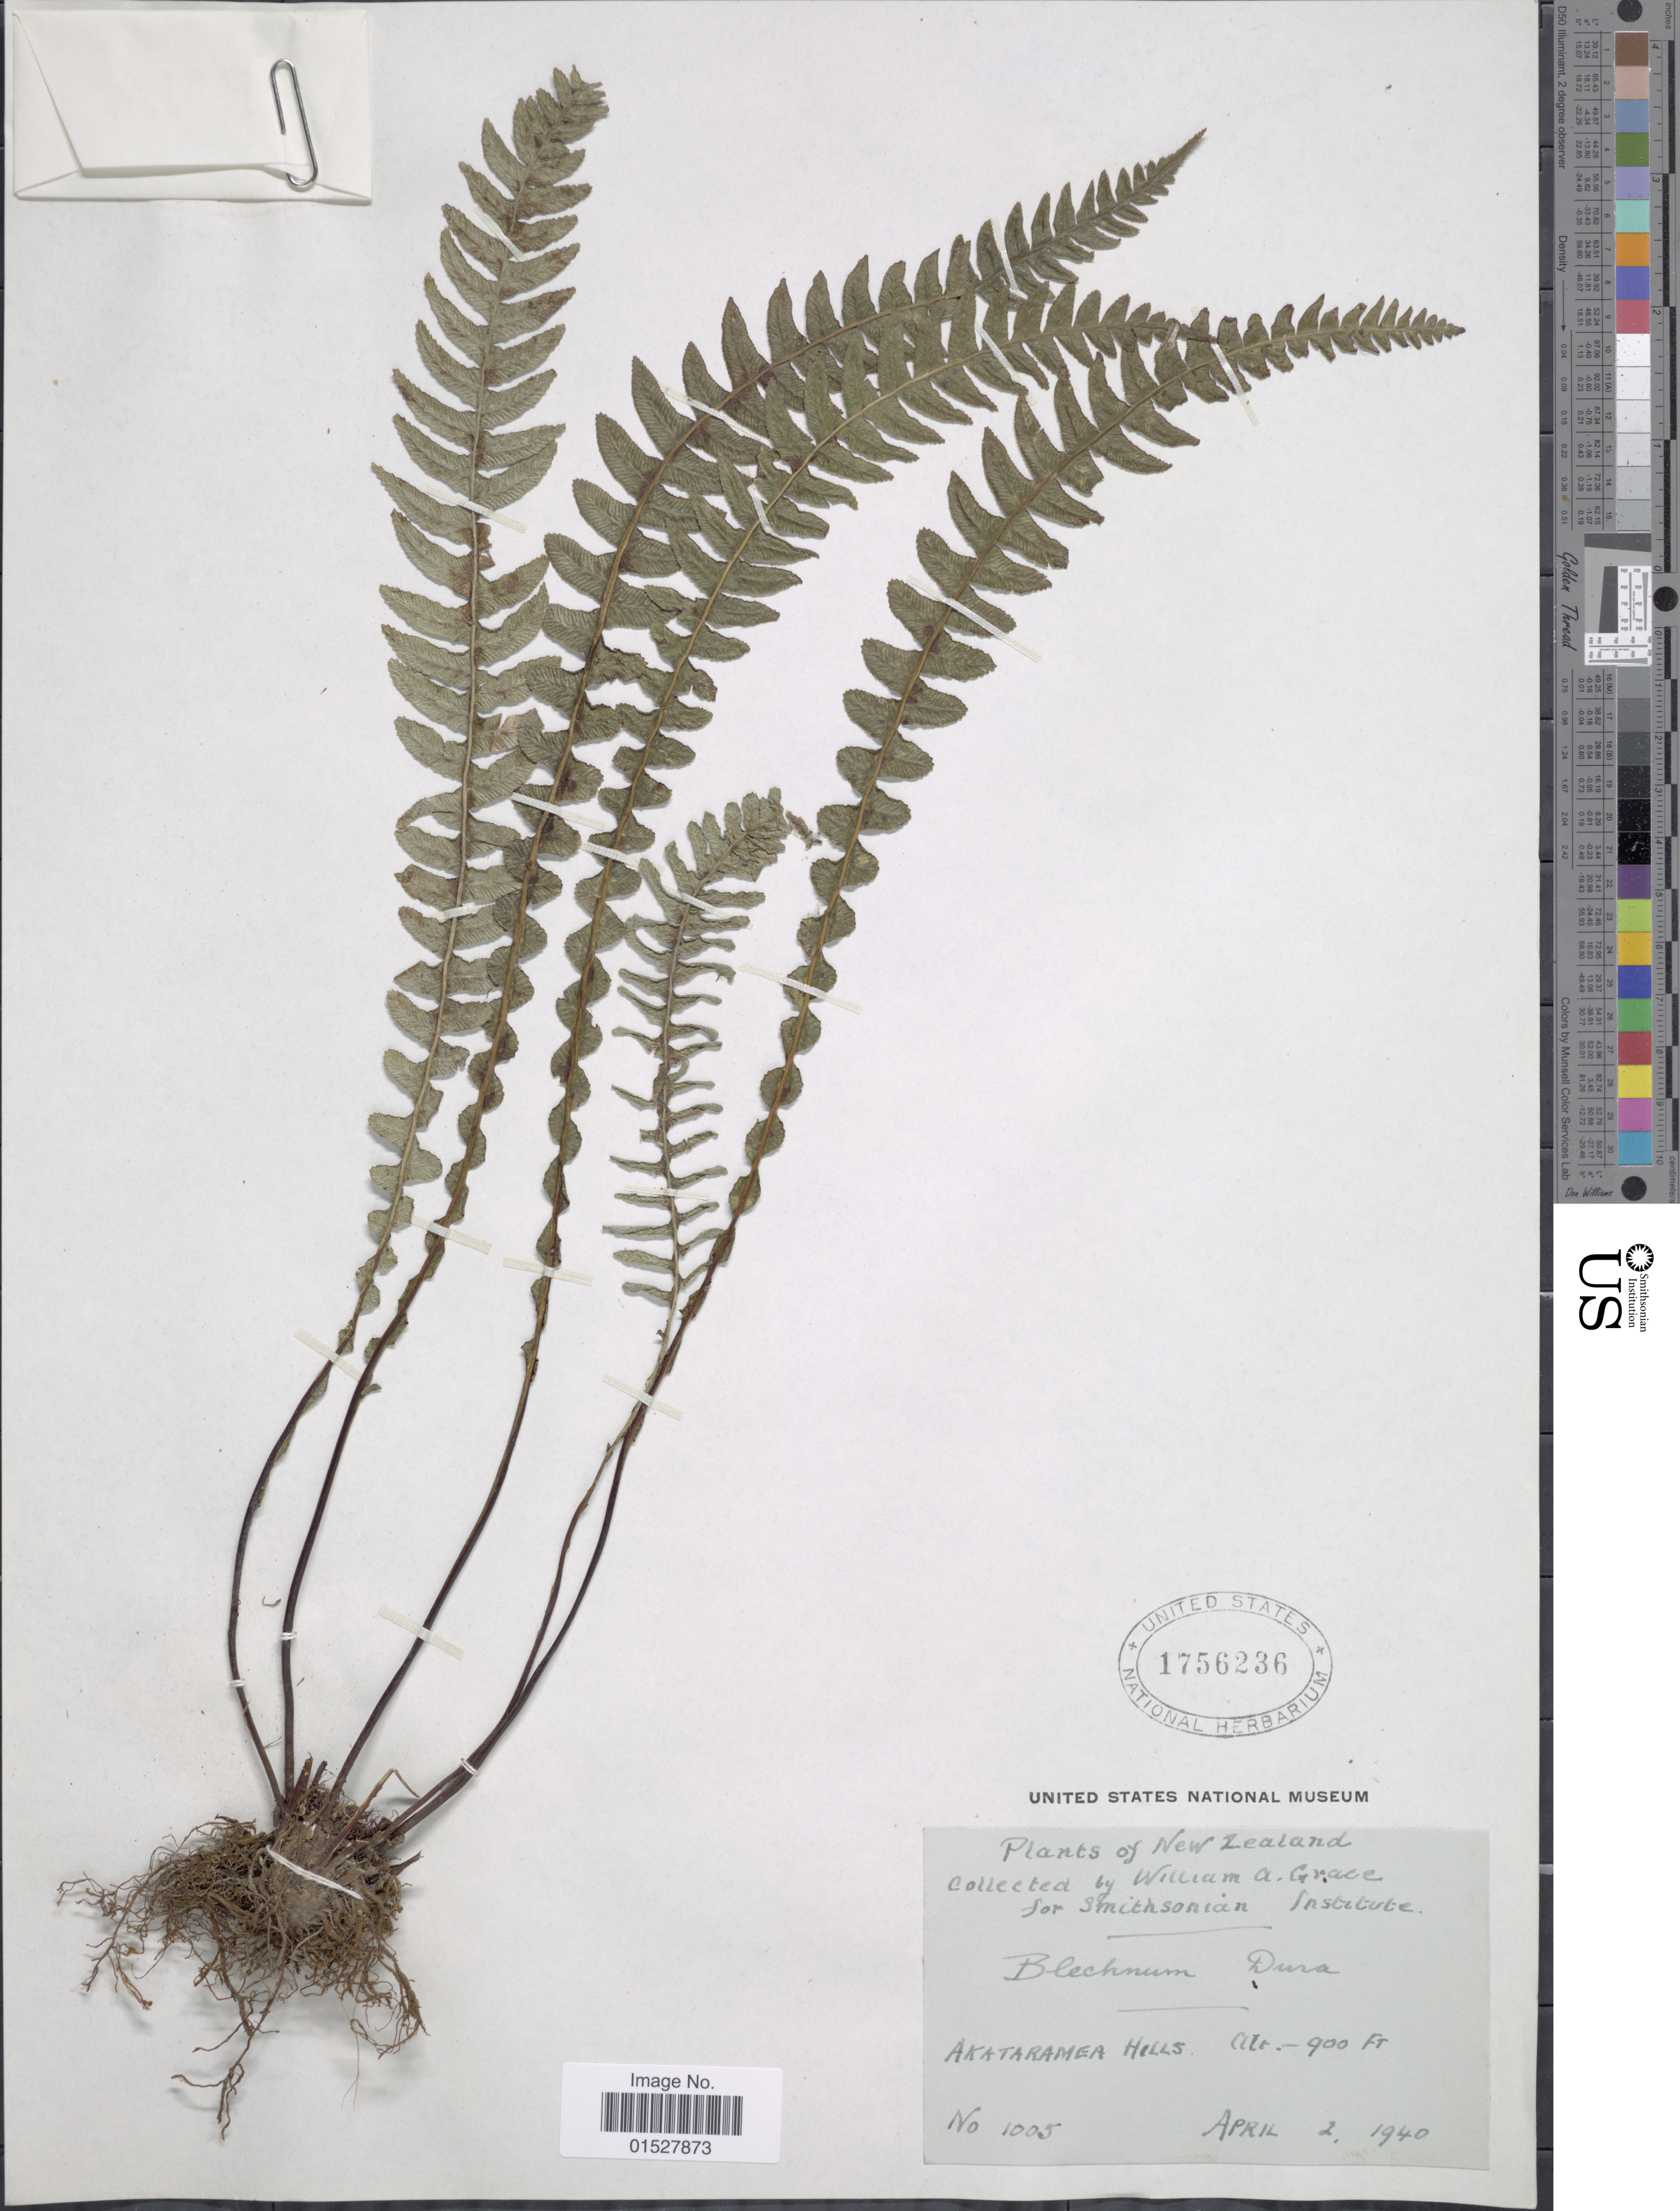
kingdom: Plantae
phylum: Tracheophyta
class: Polypodiopsida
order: Polypodiales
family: Blechnaceae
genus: Blechnum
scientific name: Blechnum durum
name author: (T. Moore) C. Chr.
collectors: W. Grace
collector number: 1005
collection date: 1940-04-02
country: New Zealand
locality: Akataramea Hills.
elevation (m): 2743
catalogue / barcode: US 1756236